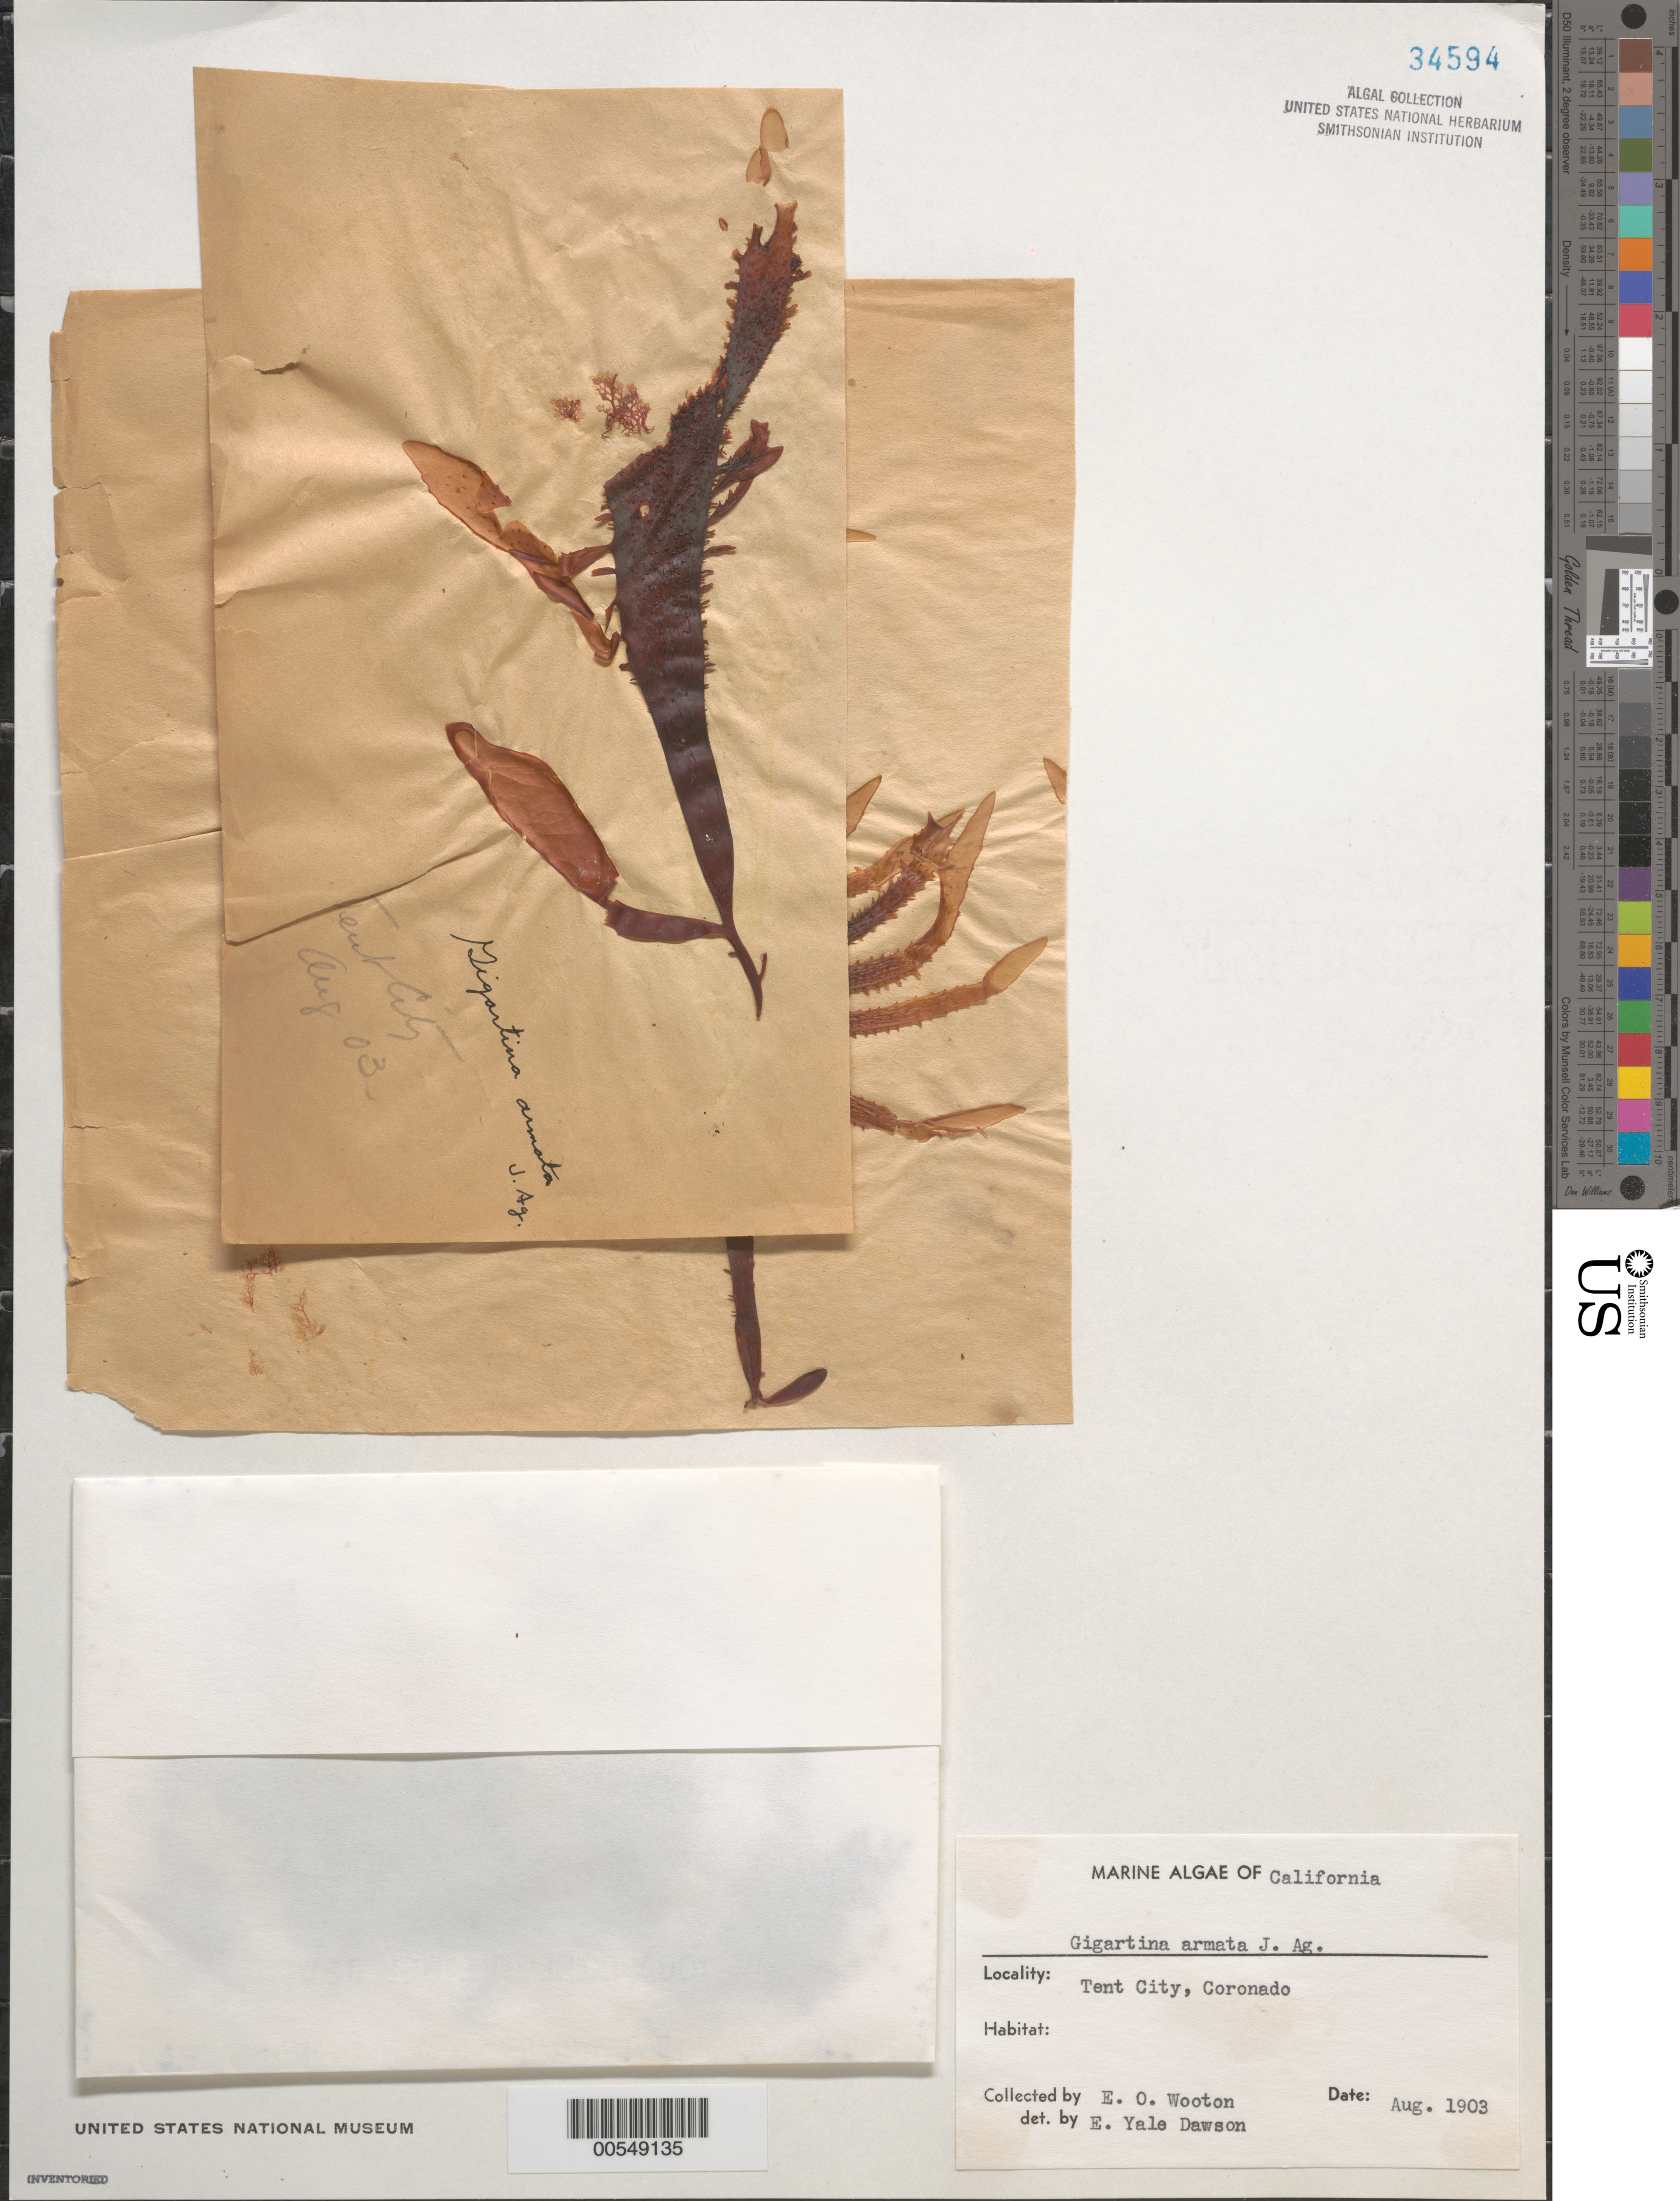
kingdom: Plantae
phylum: Rhodophyta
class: Florideophyceae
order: Gigartinales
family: Gigartinaceae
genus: Chondracanthus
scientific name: Chondracanthus spinosus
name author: (Kütz.) Guiry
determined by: Algae name updating Project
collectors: E. O. Wooton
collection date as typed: Aug 1903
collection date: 1903-08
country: United States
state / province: California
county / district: San Diego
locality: Tent City, Coronado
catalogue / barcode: US 34594